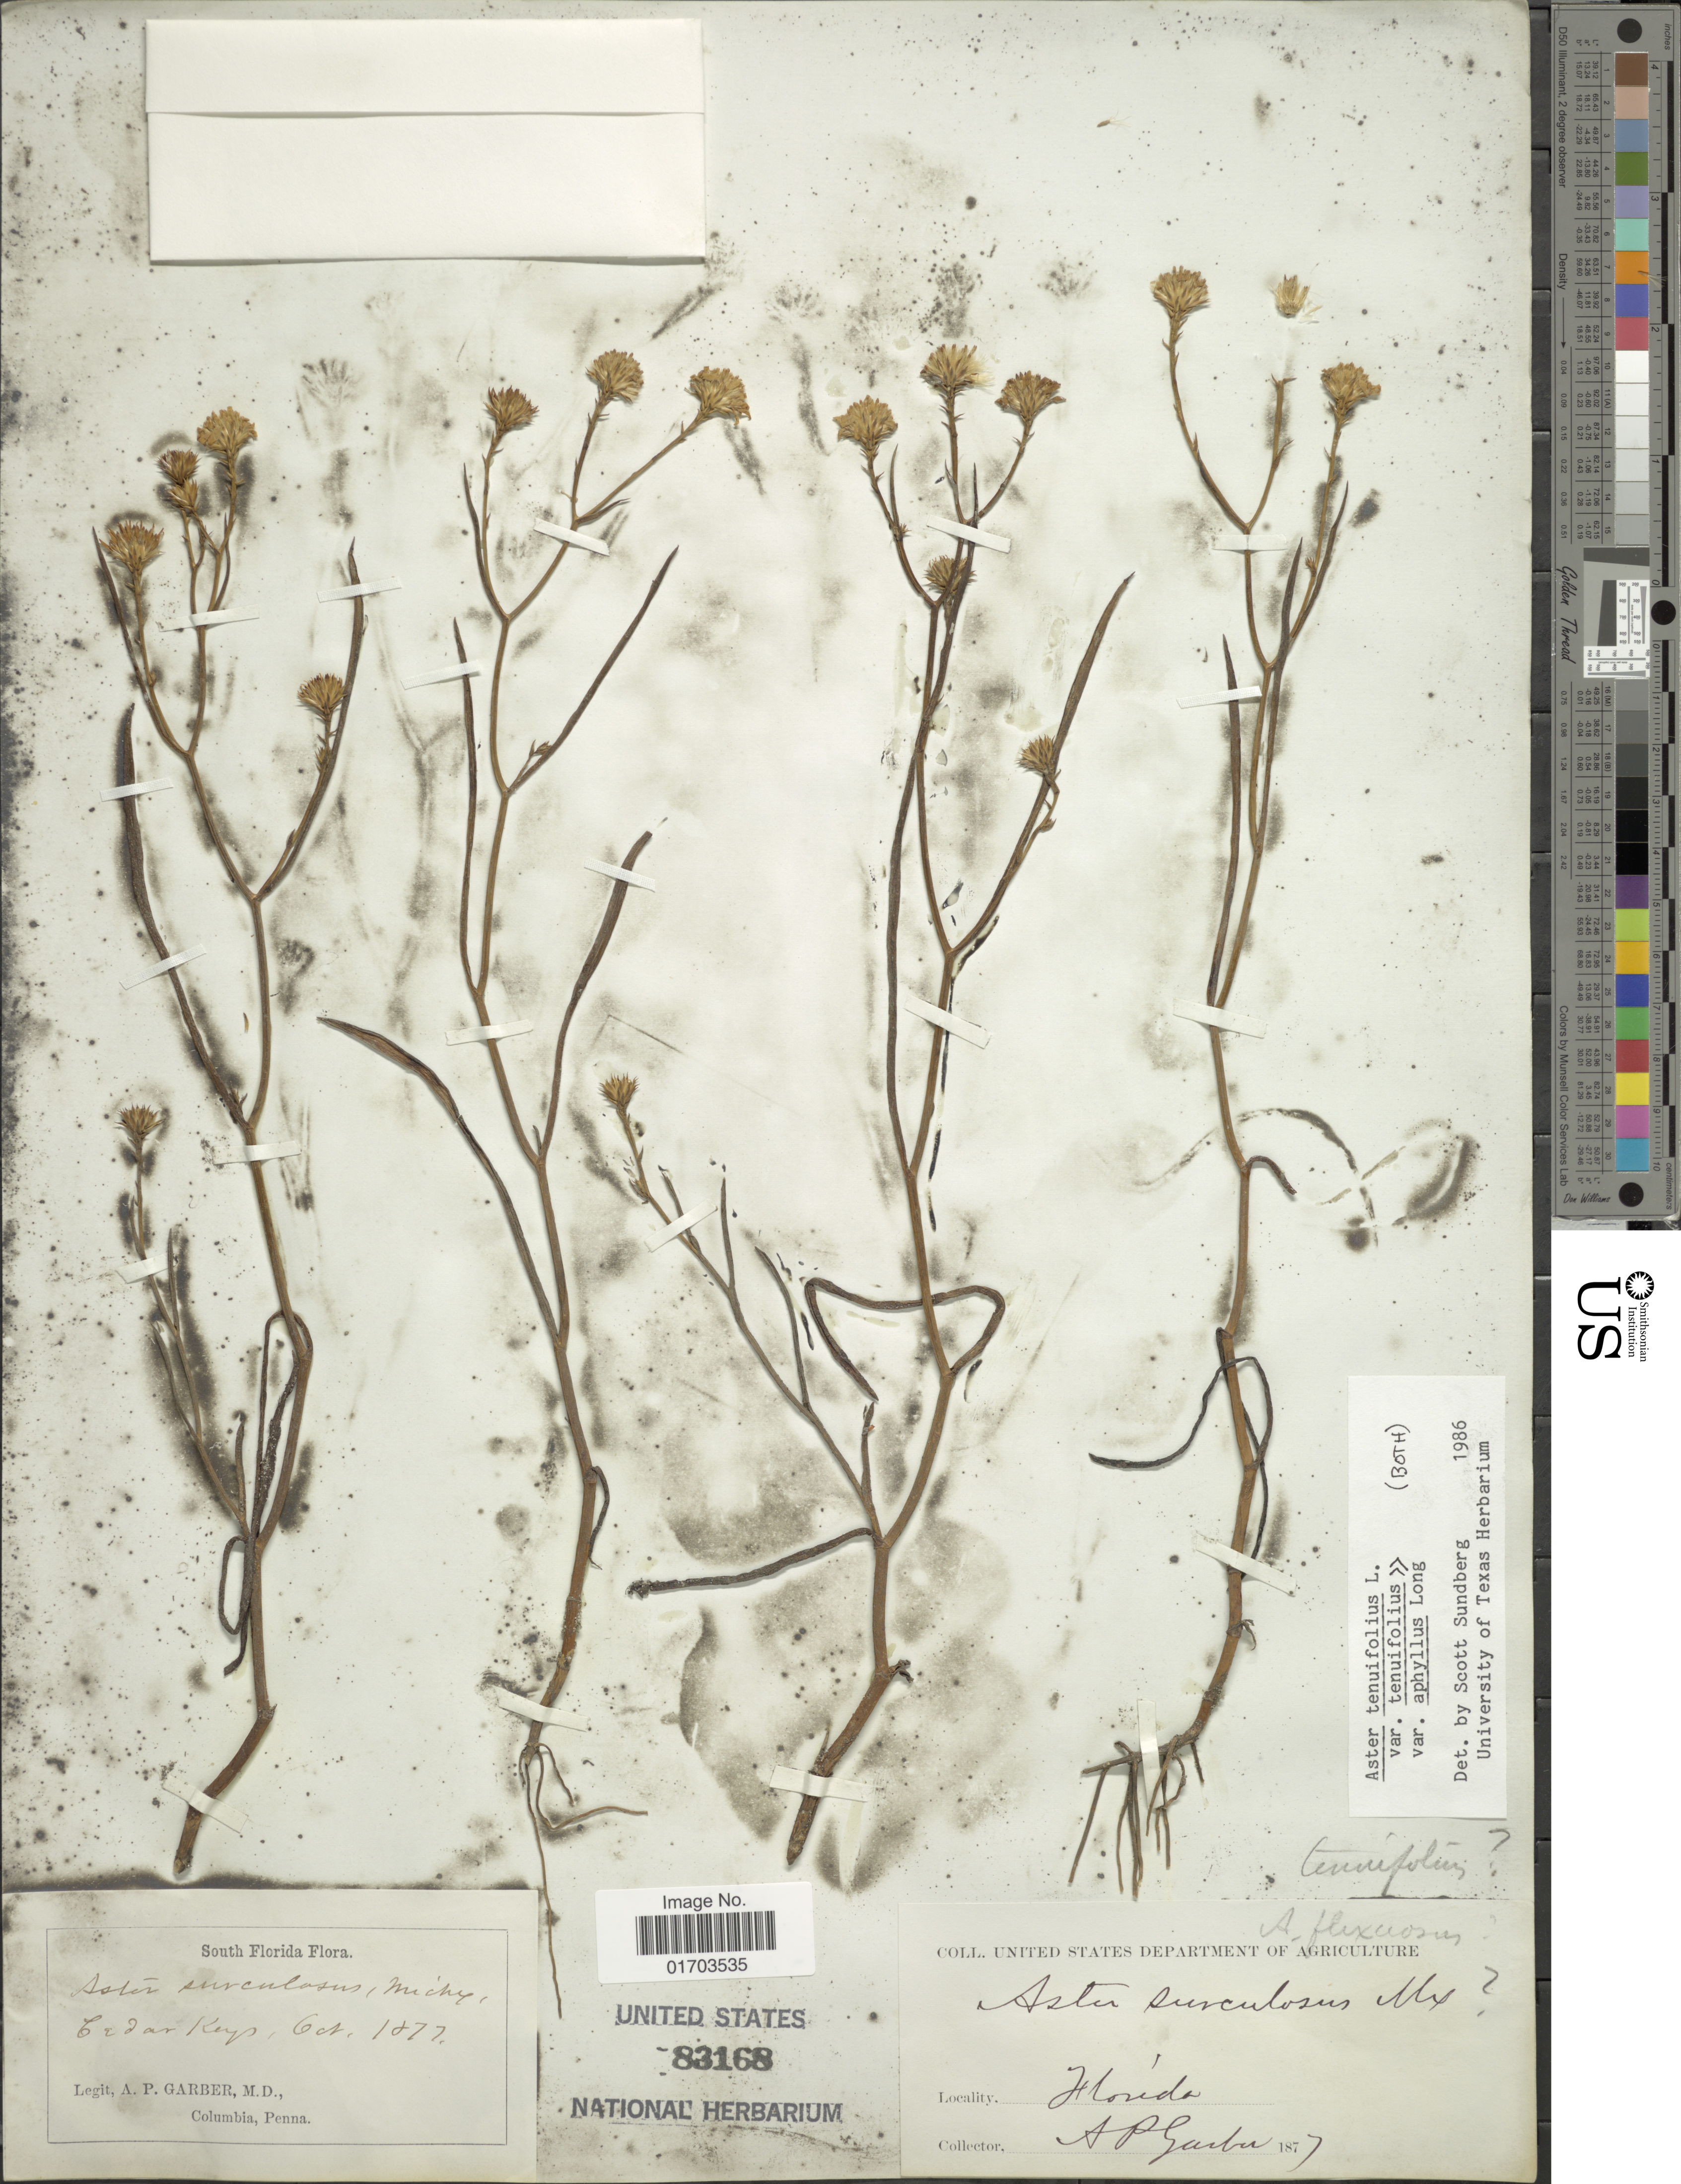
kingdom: Plantae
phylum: Tracheophyta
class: Magnoliopsida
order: Asterales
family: Asteraceae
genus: Symphyotrichum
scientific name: Symphyotrichum tenuifolium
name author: (L.) G.L. Nesom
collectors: A. P. Garber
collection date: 1877-10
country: United States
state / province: Florida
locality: South Florida, Cedar Keys.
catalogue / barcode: US 83168